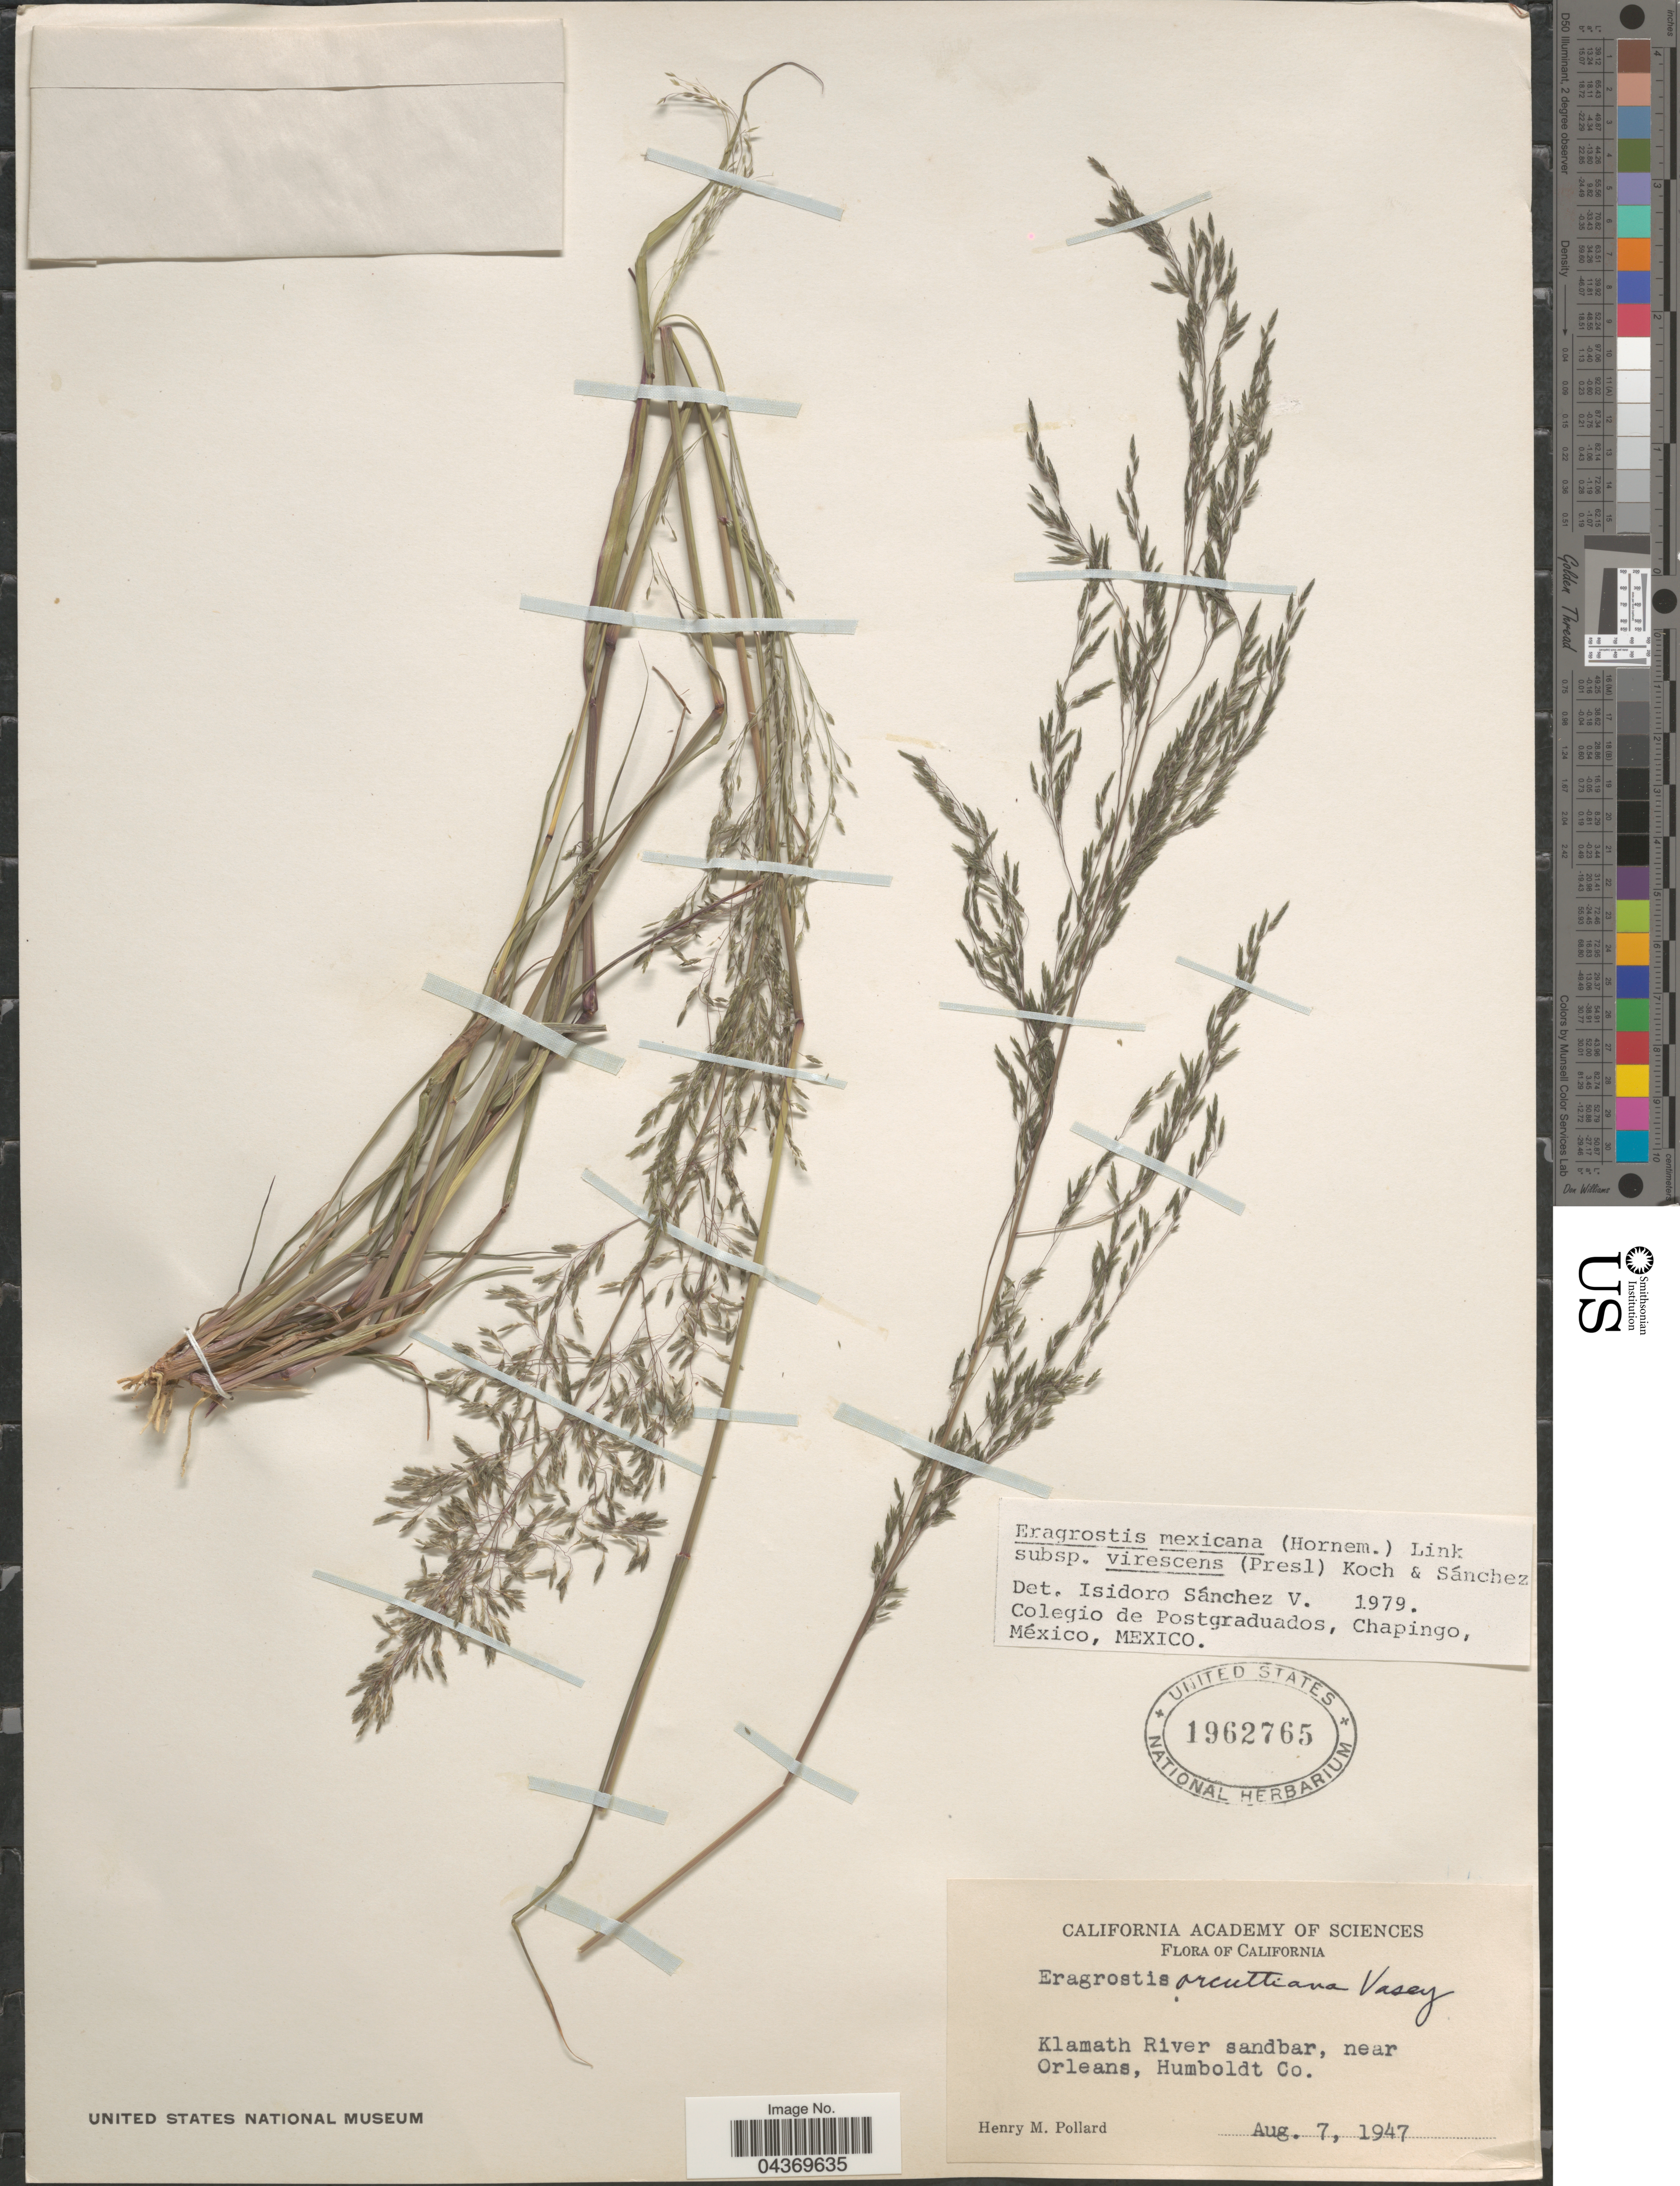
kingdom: Plantae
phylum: Tracheophyta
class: Liliopsida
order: Poales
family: Poaceae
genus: Eragrostis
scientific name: Eragrostis mexicana subsp. virescens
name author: (J. Presl) S.D. Koch & Sánchez Vega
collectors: H. M. Pollard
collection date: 1947-08-07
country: United States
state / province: California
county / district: Humboldt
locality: Klamath River sandbar, near Orleans, Humboldt Co.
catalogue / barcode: US 1962765